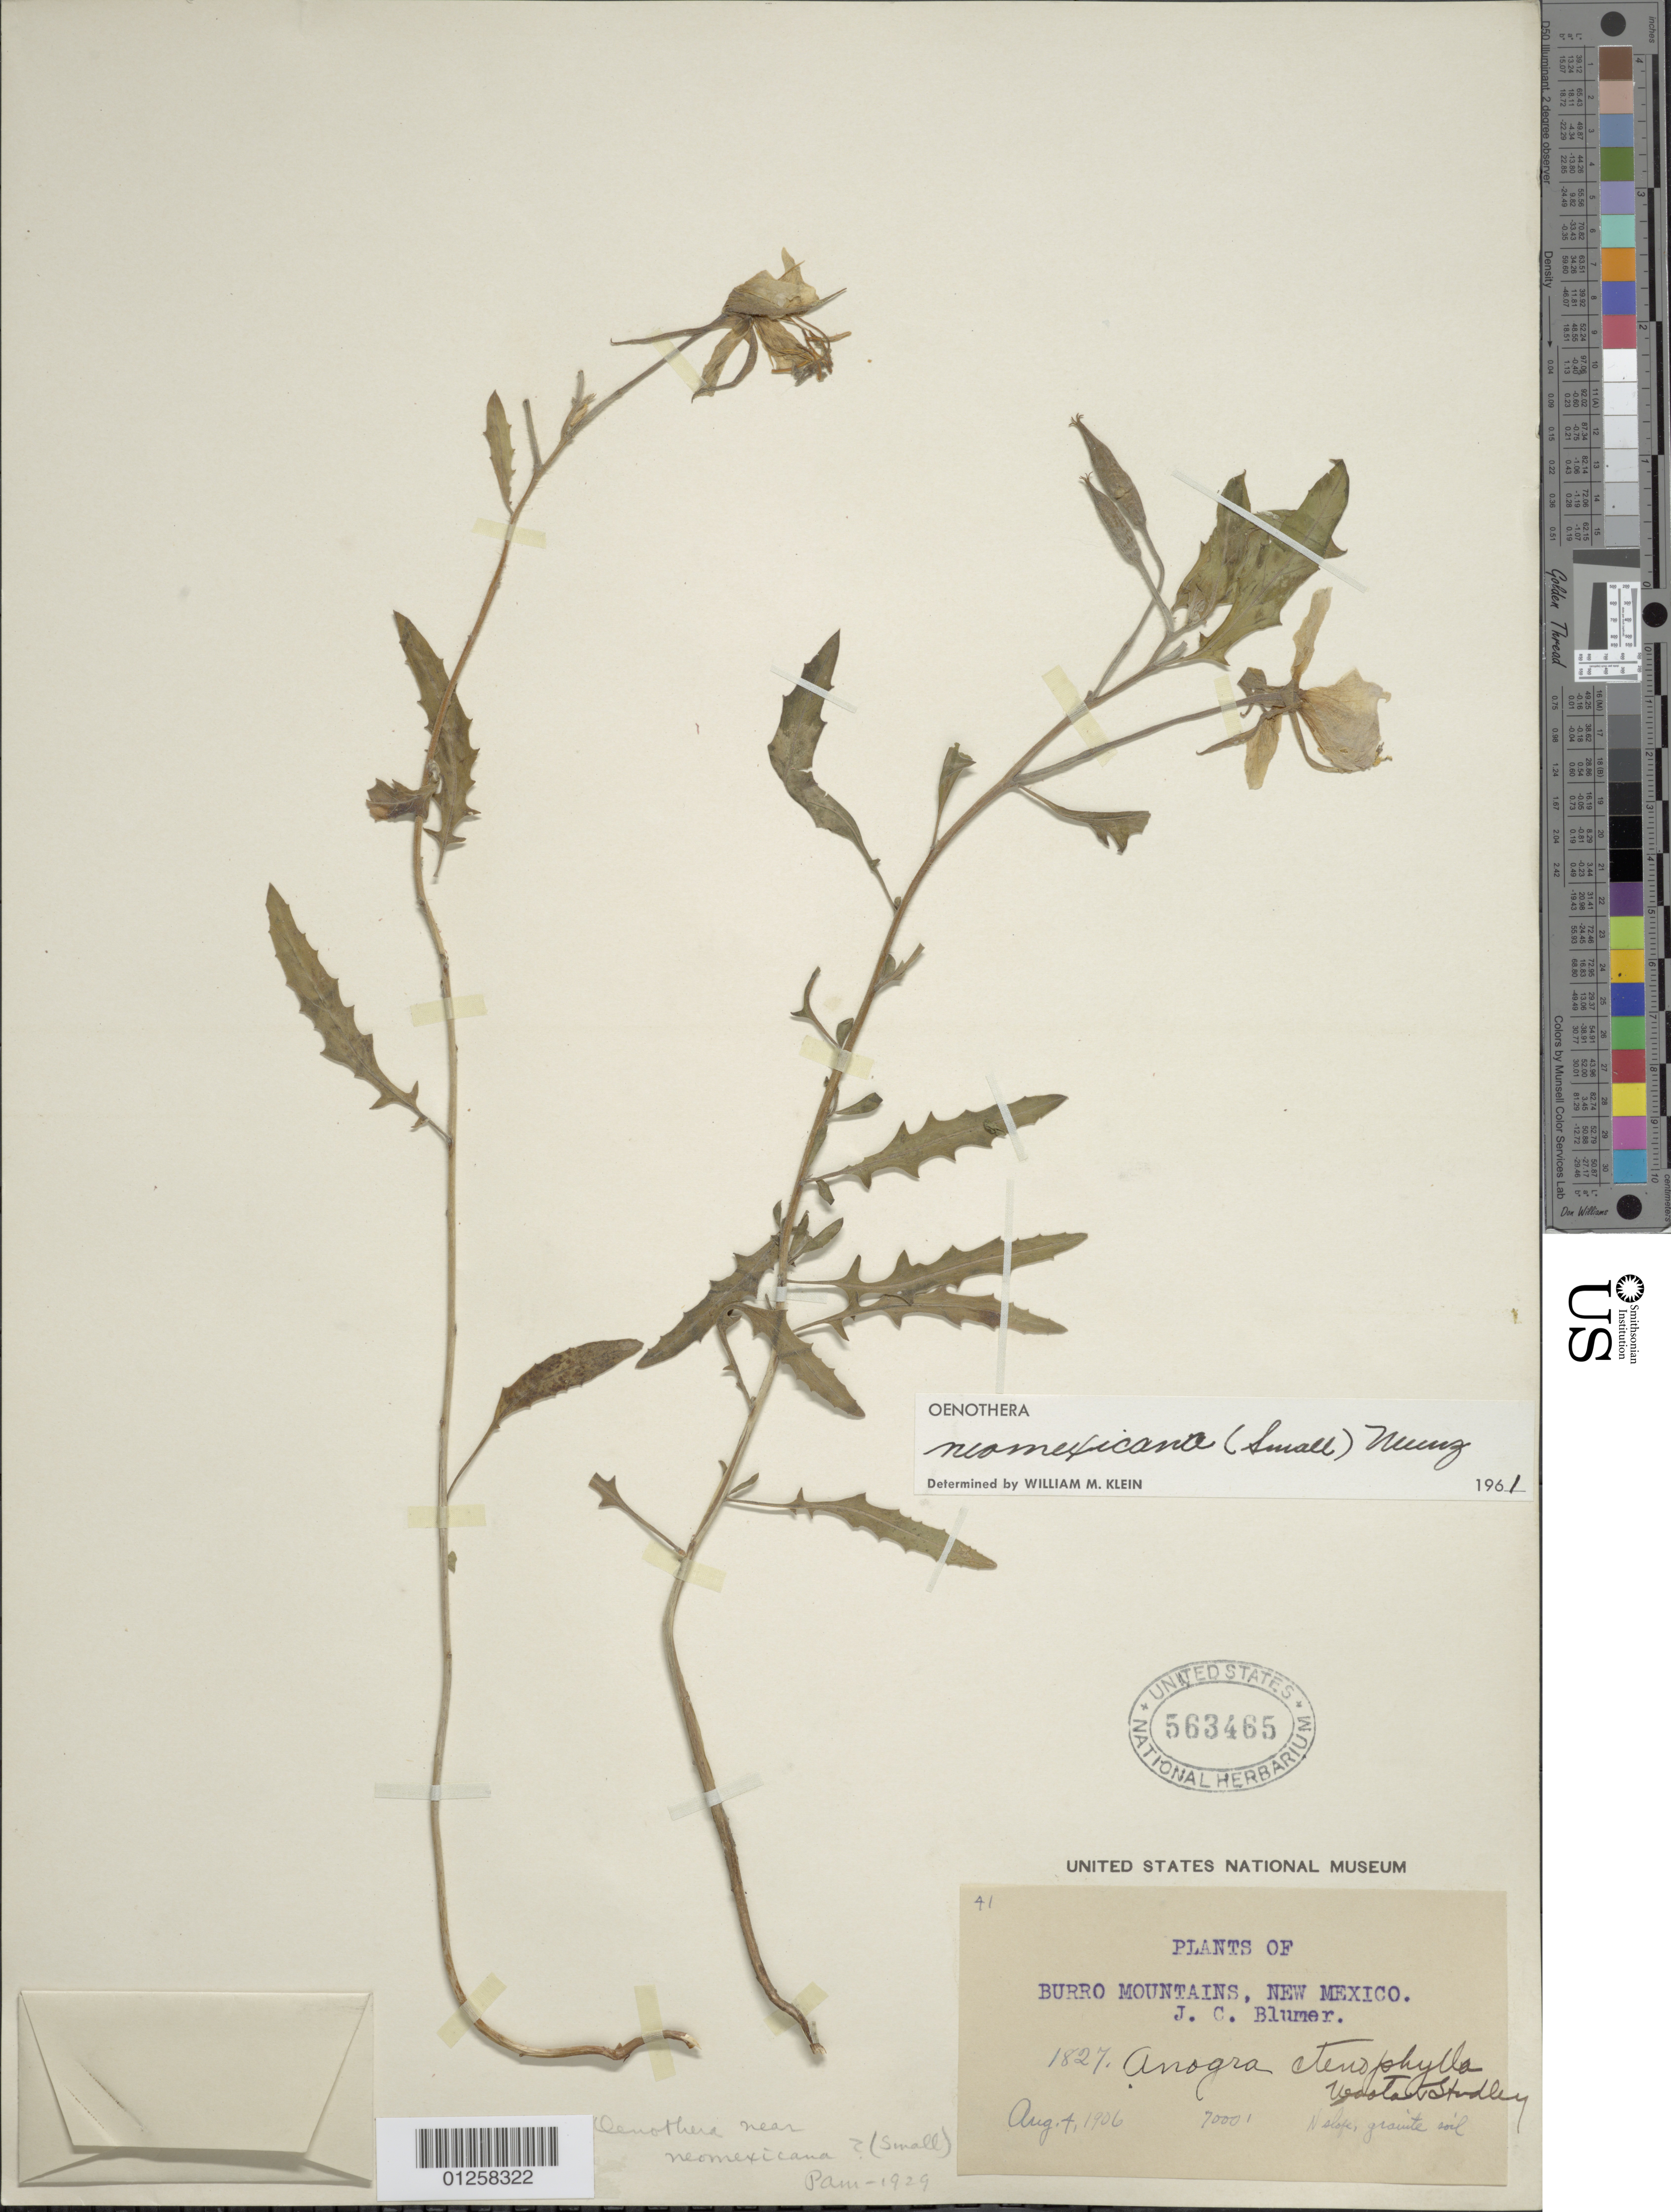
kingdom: Plantae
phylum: Tracheophyta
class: Magnoliopsida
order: Myrtales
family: Onagraceae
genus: Oenothera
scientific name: Oenothera neomexicana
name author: (Small) Munz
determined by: Klein, W. M.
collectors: J. C. Blumer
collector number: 1827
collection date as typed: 04 Aug 1906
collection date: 1906-08-04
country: United States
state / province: New Mexico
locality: Burro Mountains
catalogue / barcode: US 563465